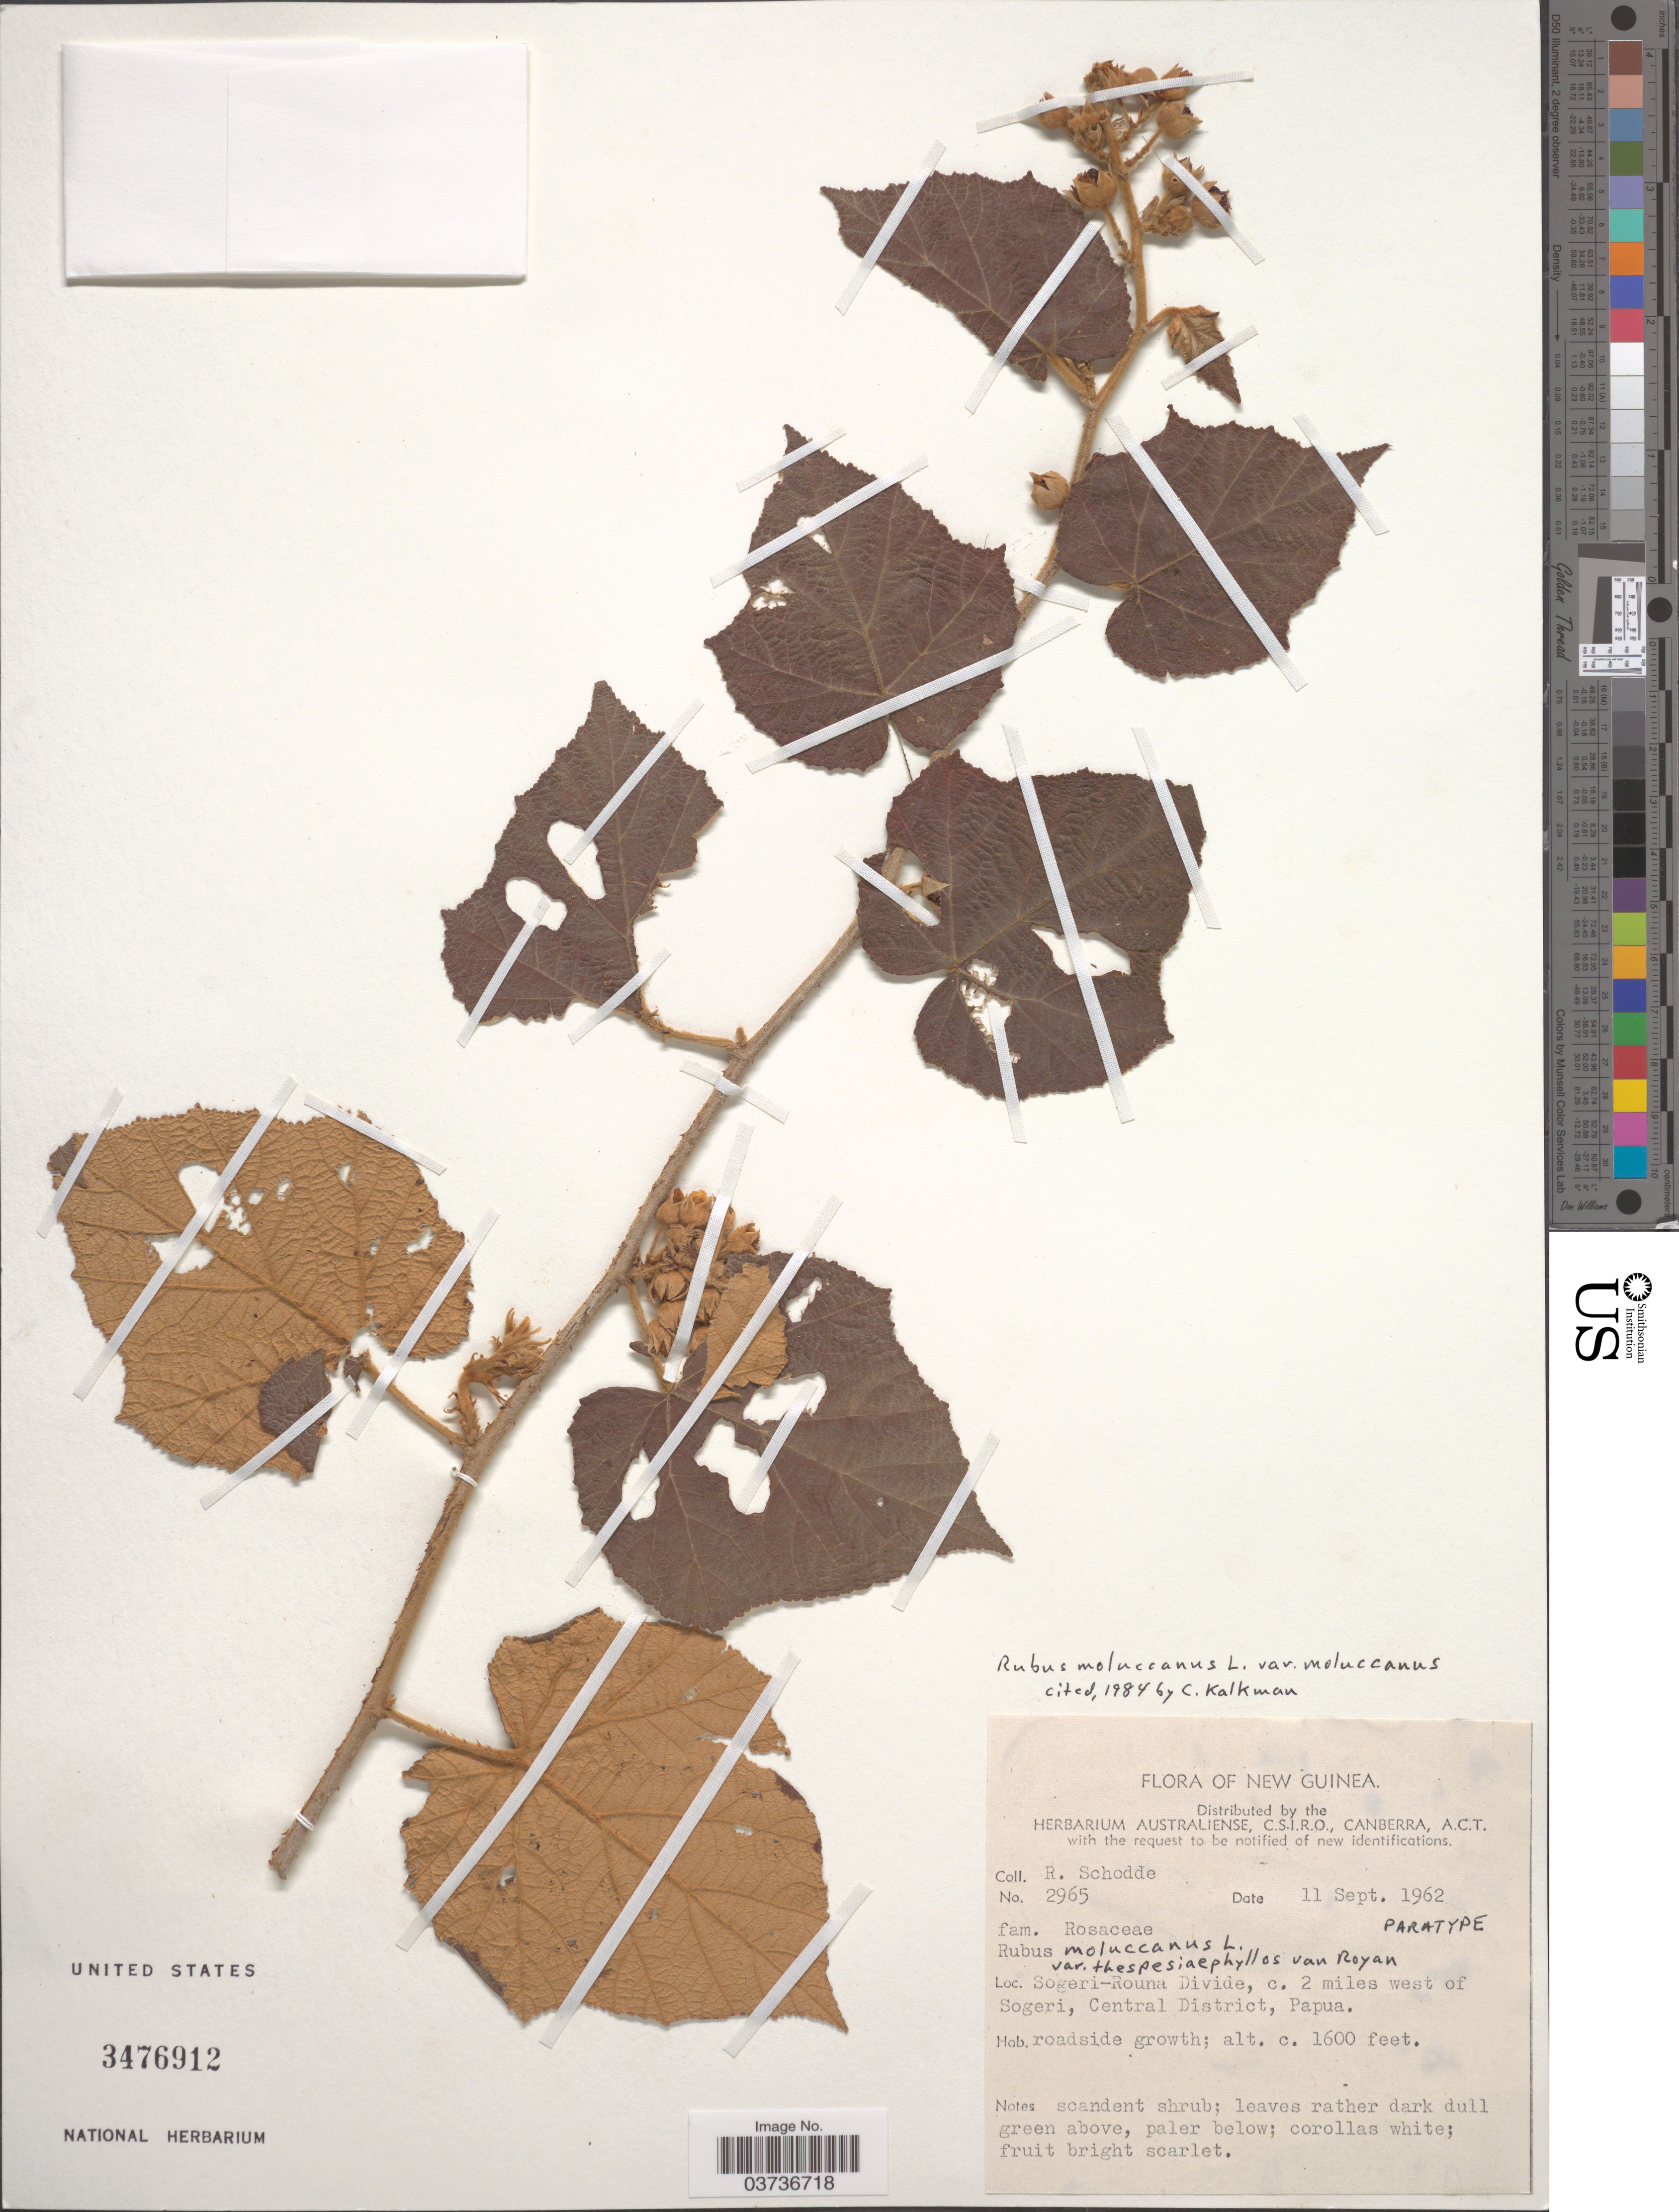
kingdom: Plantae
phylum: Tracheophyta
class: Magnoliopsida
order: Rosales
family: Rosaceae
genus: Rubus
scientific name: Rubus moluccanus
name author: L.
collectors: R. Schodde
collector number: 2965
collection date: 1962-09-11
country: Papua New Guinea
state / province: Central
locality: New Guinea. Sogeri-Rouna Divide, c. 2 miles west of Sogeri, Central District, Papua.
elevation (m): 488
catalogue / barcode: US 3476912